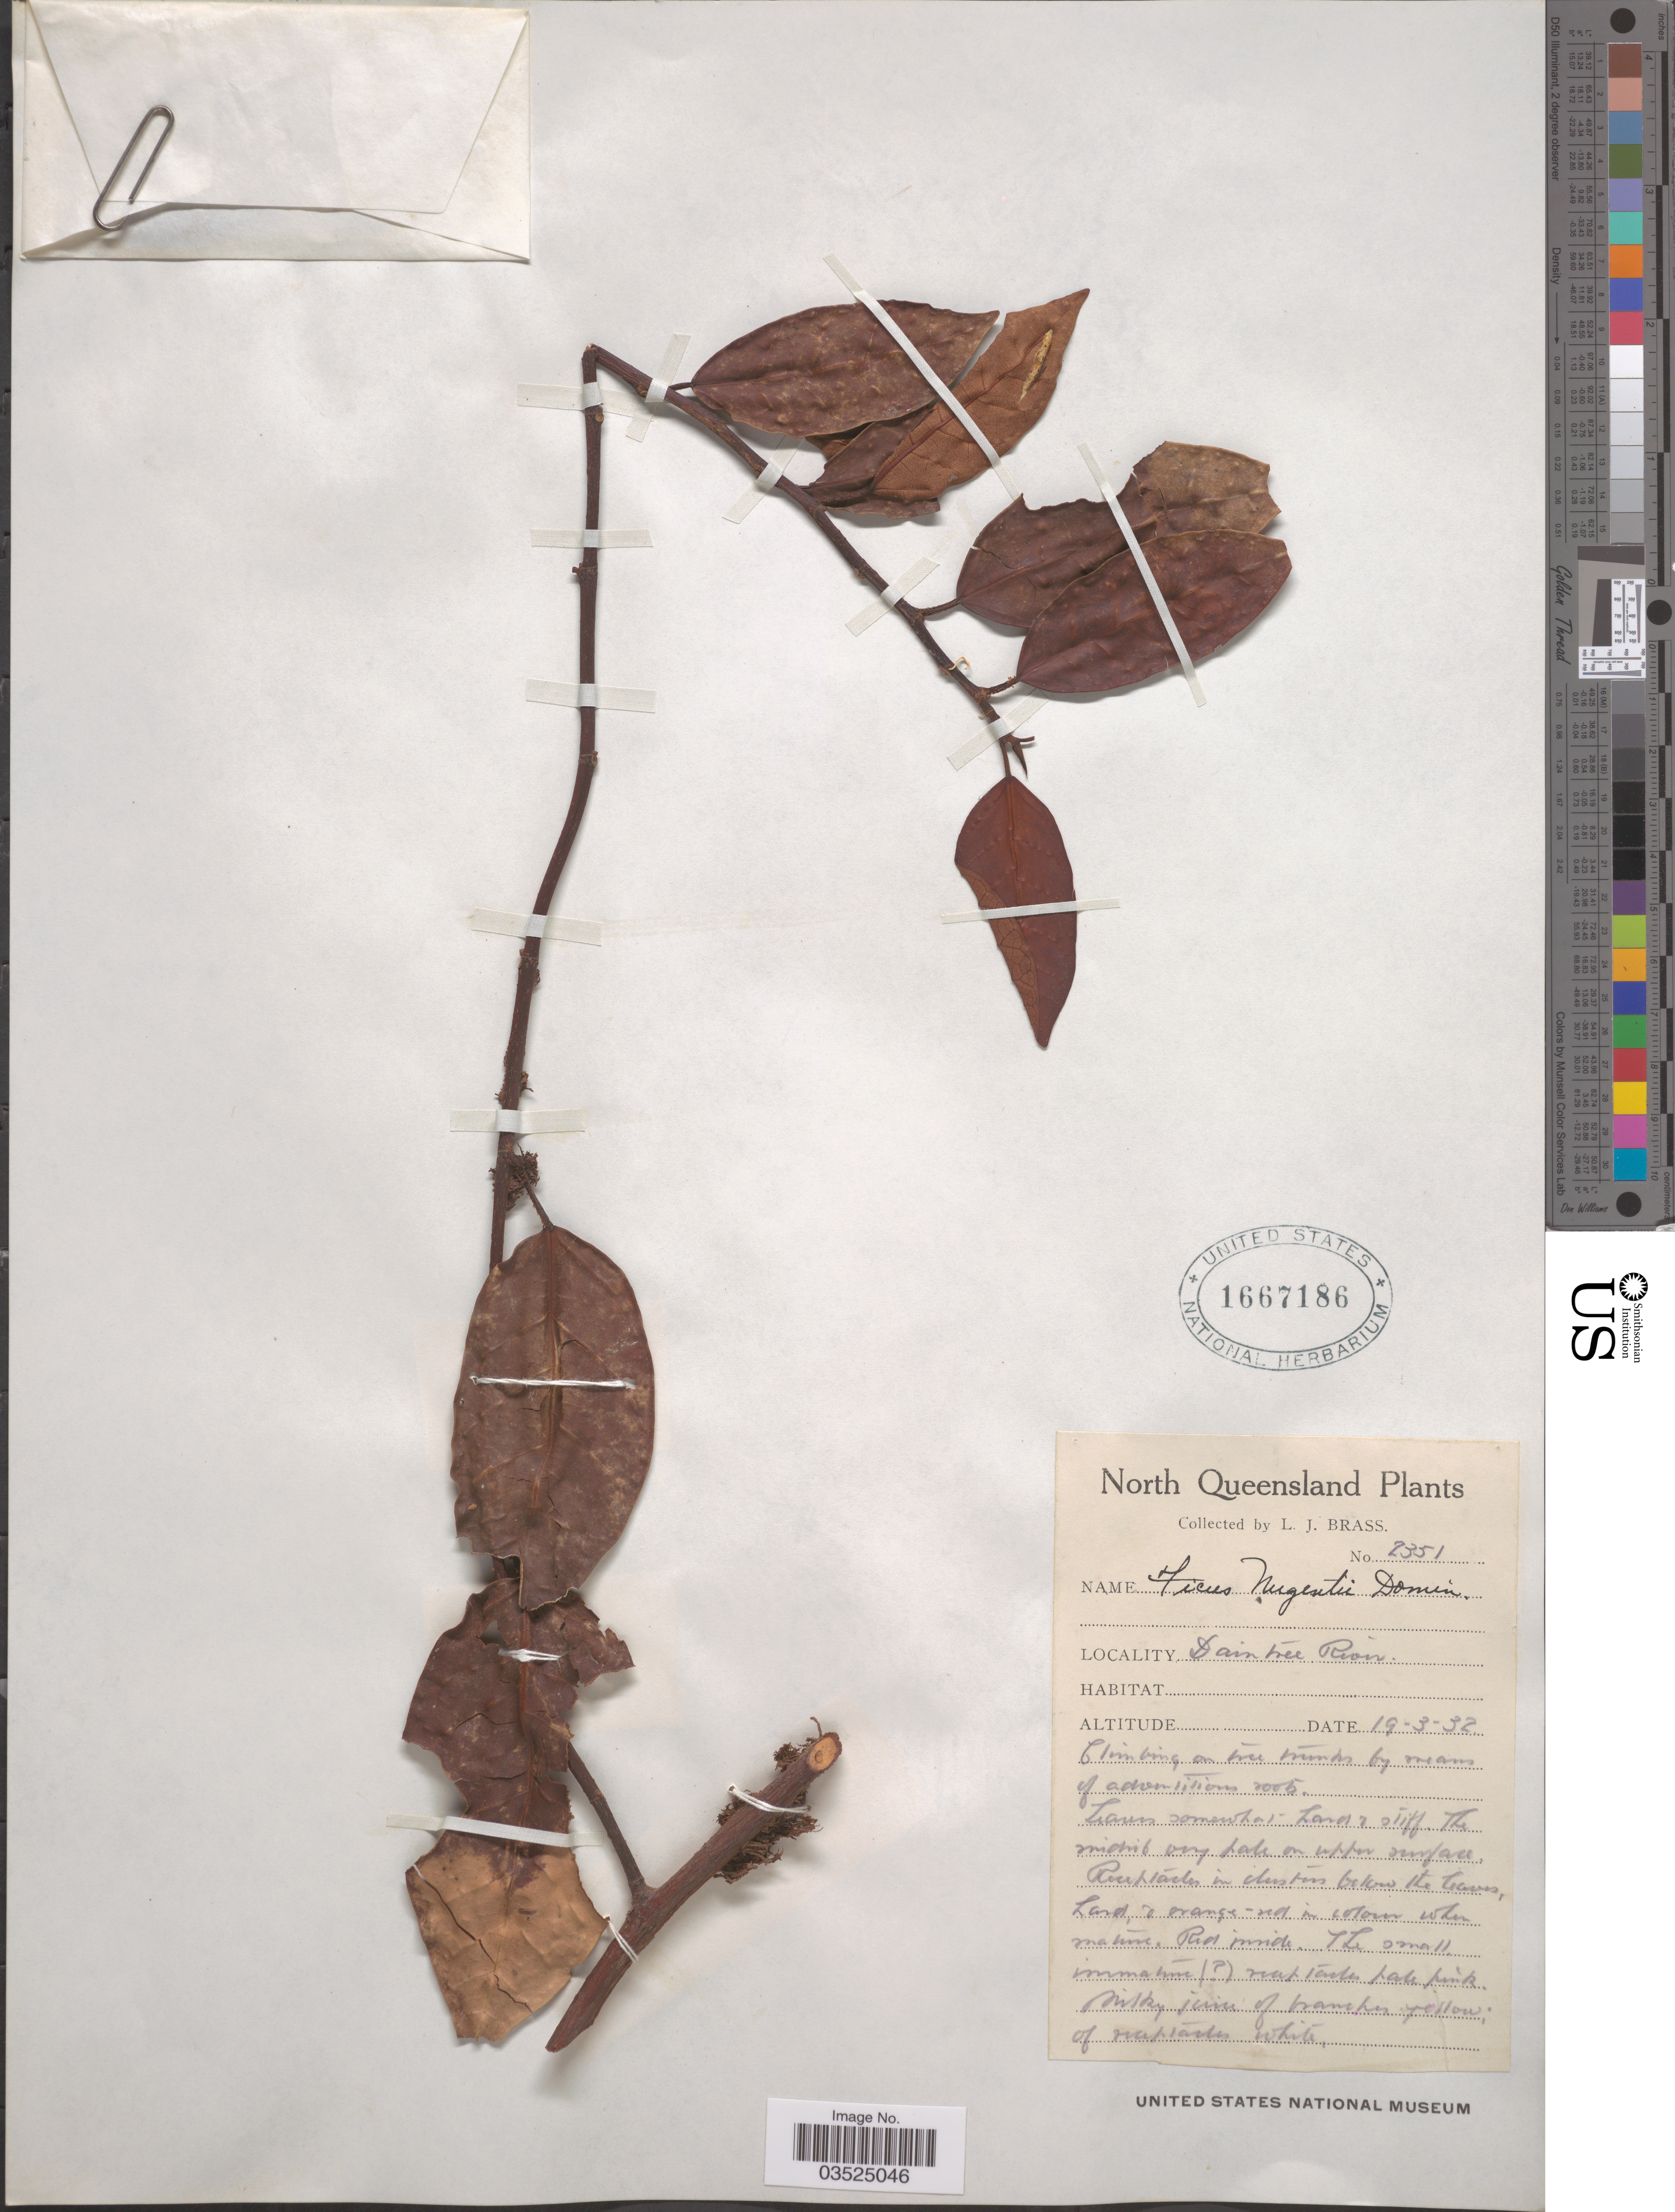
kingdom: Plantae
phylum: Tracheophyta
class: Magnoliopsida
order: Rosales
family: Moraceae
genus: Ficus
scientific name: Ficus nugentii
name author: Domin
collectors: L. J. Brass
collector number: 2351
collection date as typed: Transcribed d/m/y: 19/3/32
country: Australia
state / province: Queensland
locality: North Queensland. Daintree River.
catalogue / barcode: US 1667186